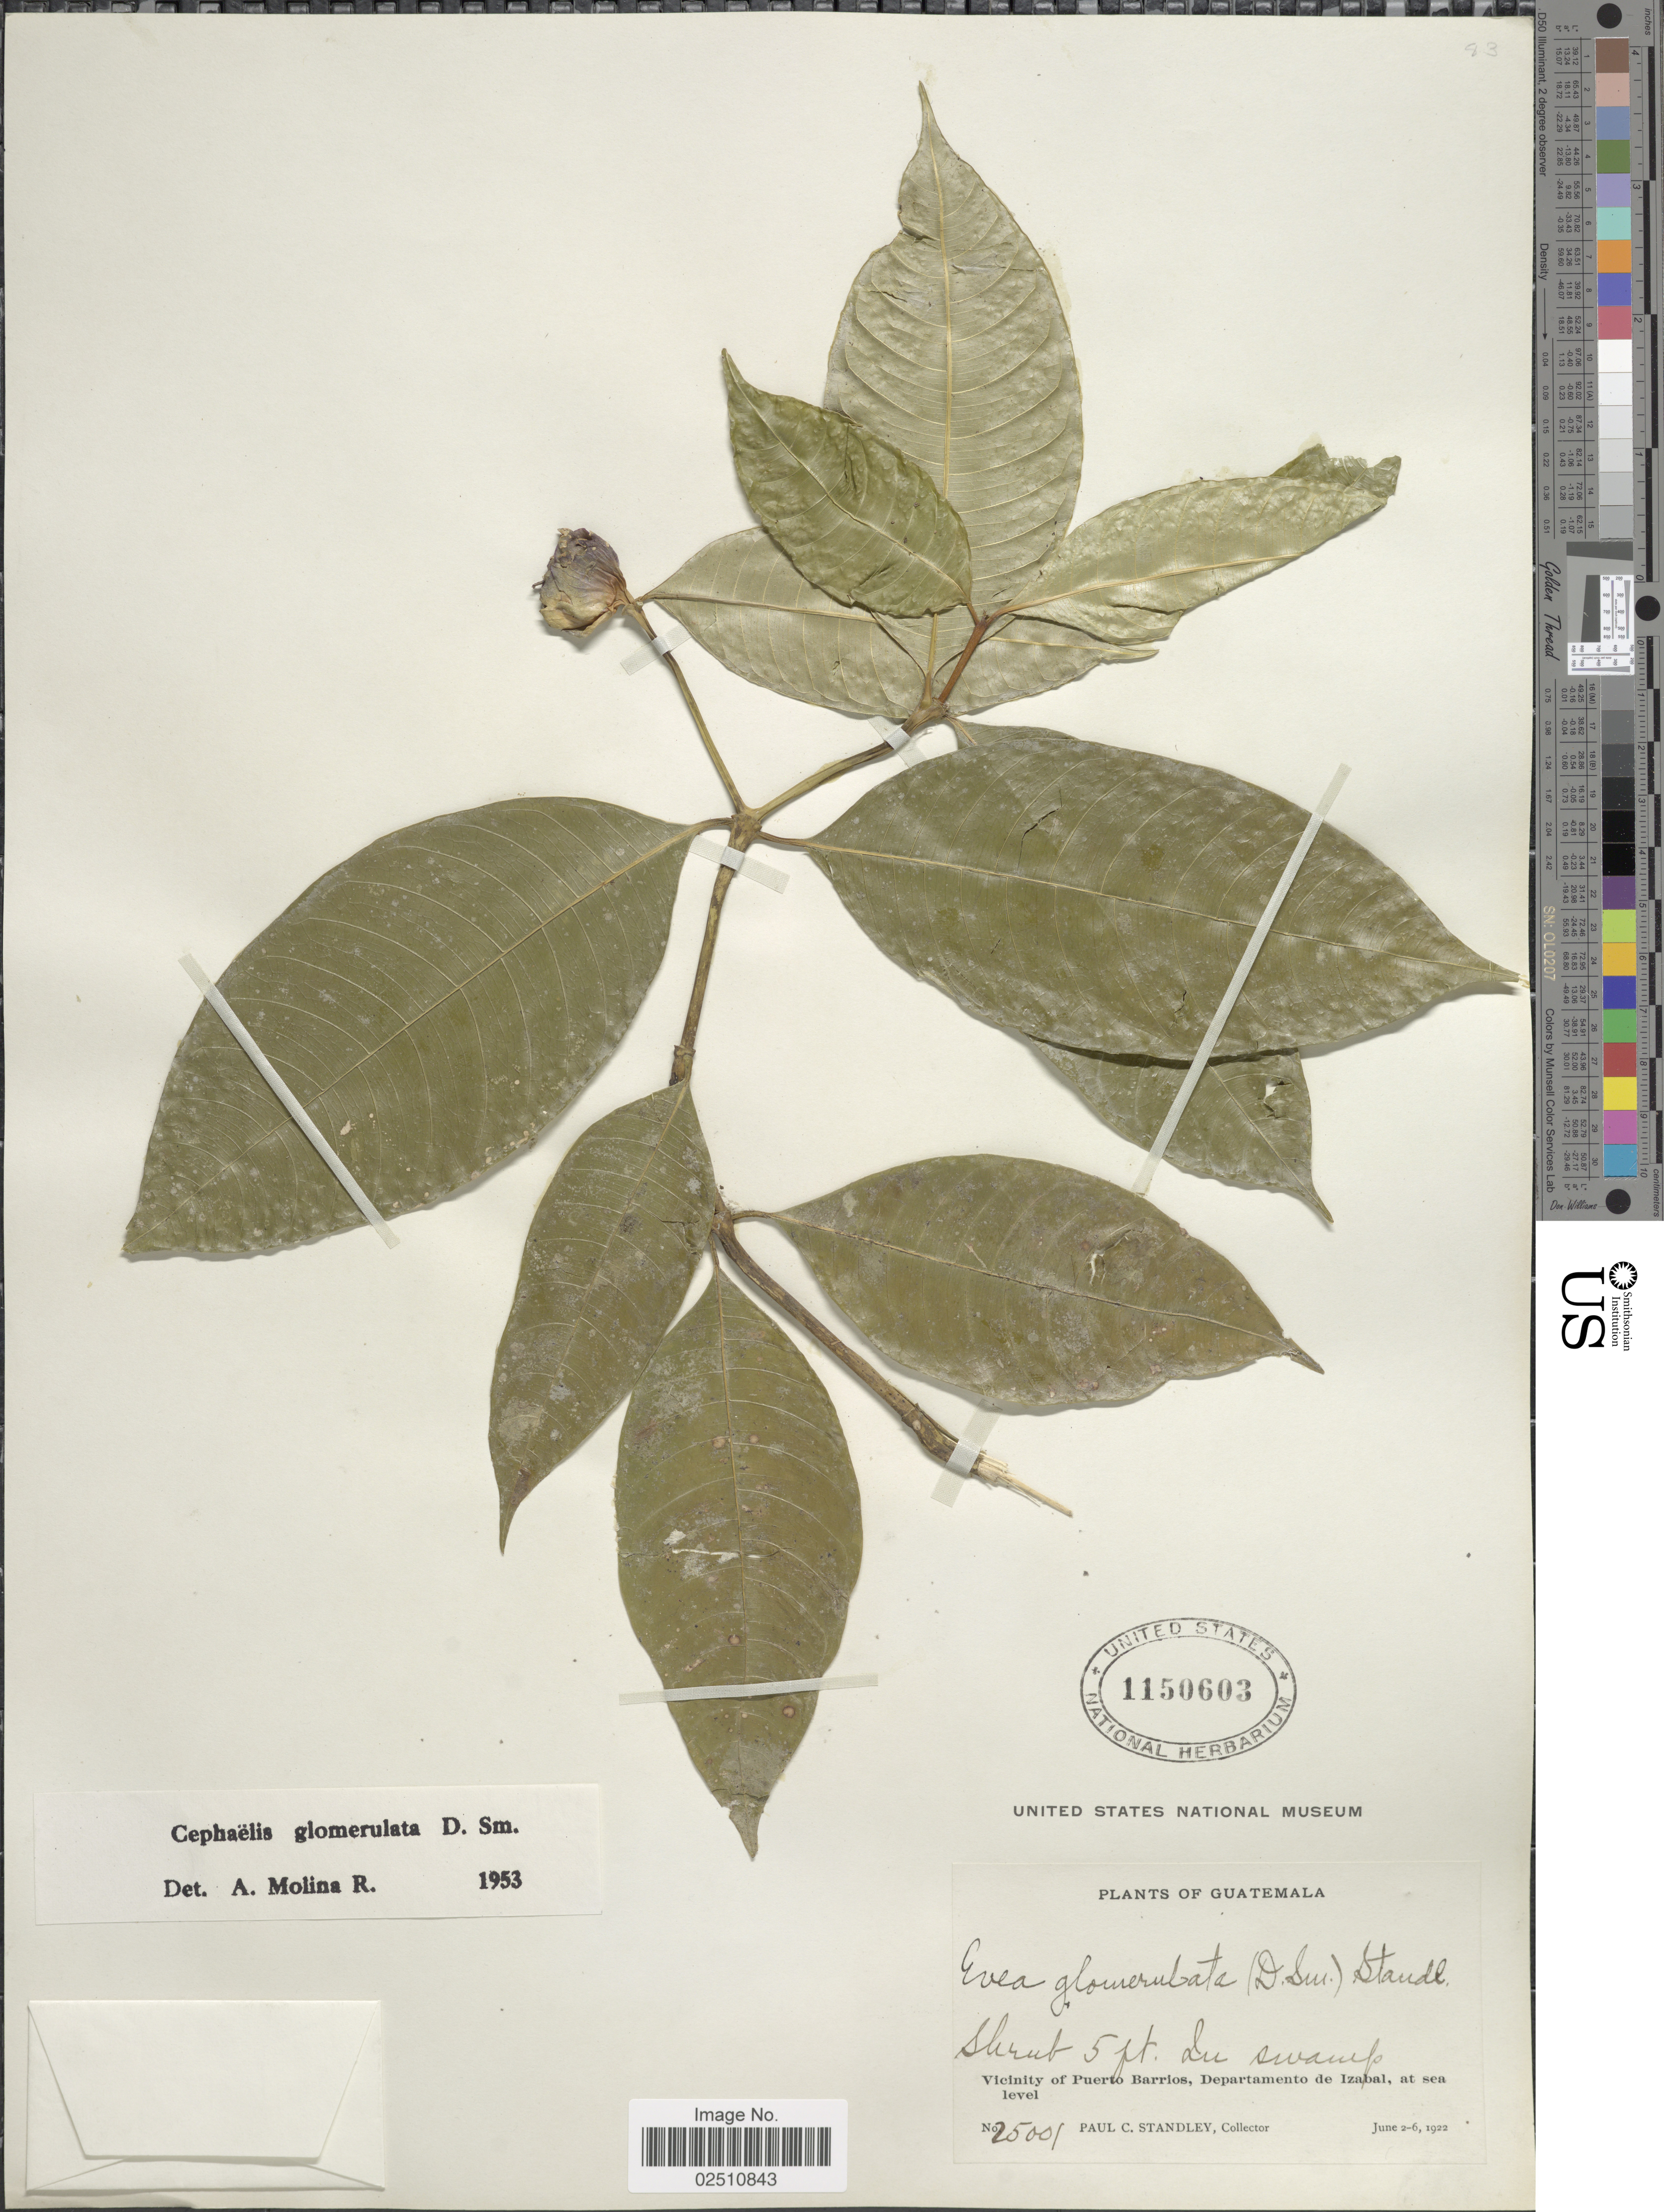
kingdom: Plantae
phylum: Tracheophyta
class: Magnoliopsida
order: Gentianales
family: Rubiaceae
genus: Psychotria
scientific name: Psychotria glomerulata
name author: (Donn. Sm.) Steyerm.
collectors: P. C. Standley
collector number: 25001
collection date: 1922-06-02/1922-06-06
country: Guatemala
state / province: Izabal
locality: In swamp, Vicinity of Puerto Barrio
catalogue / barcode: US 1150603